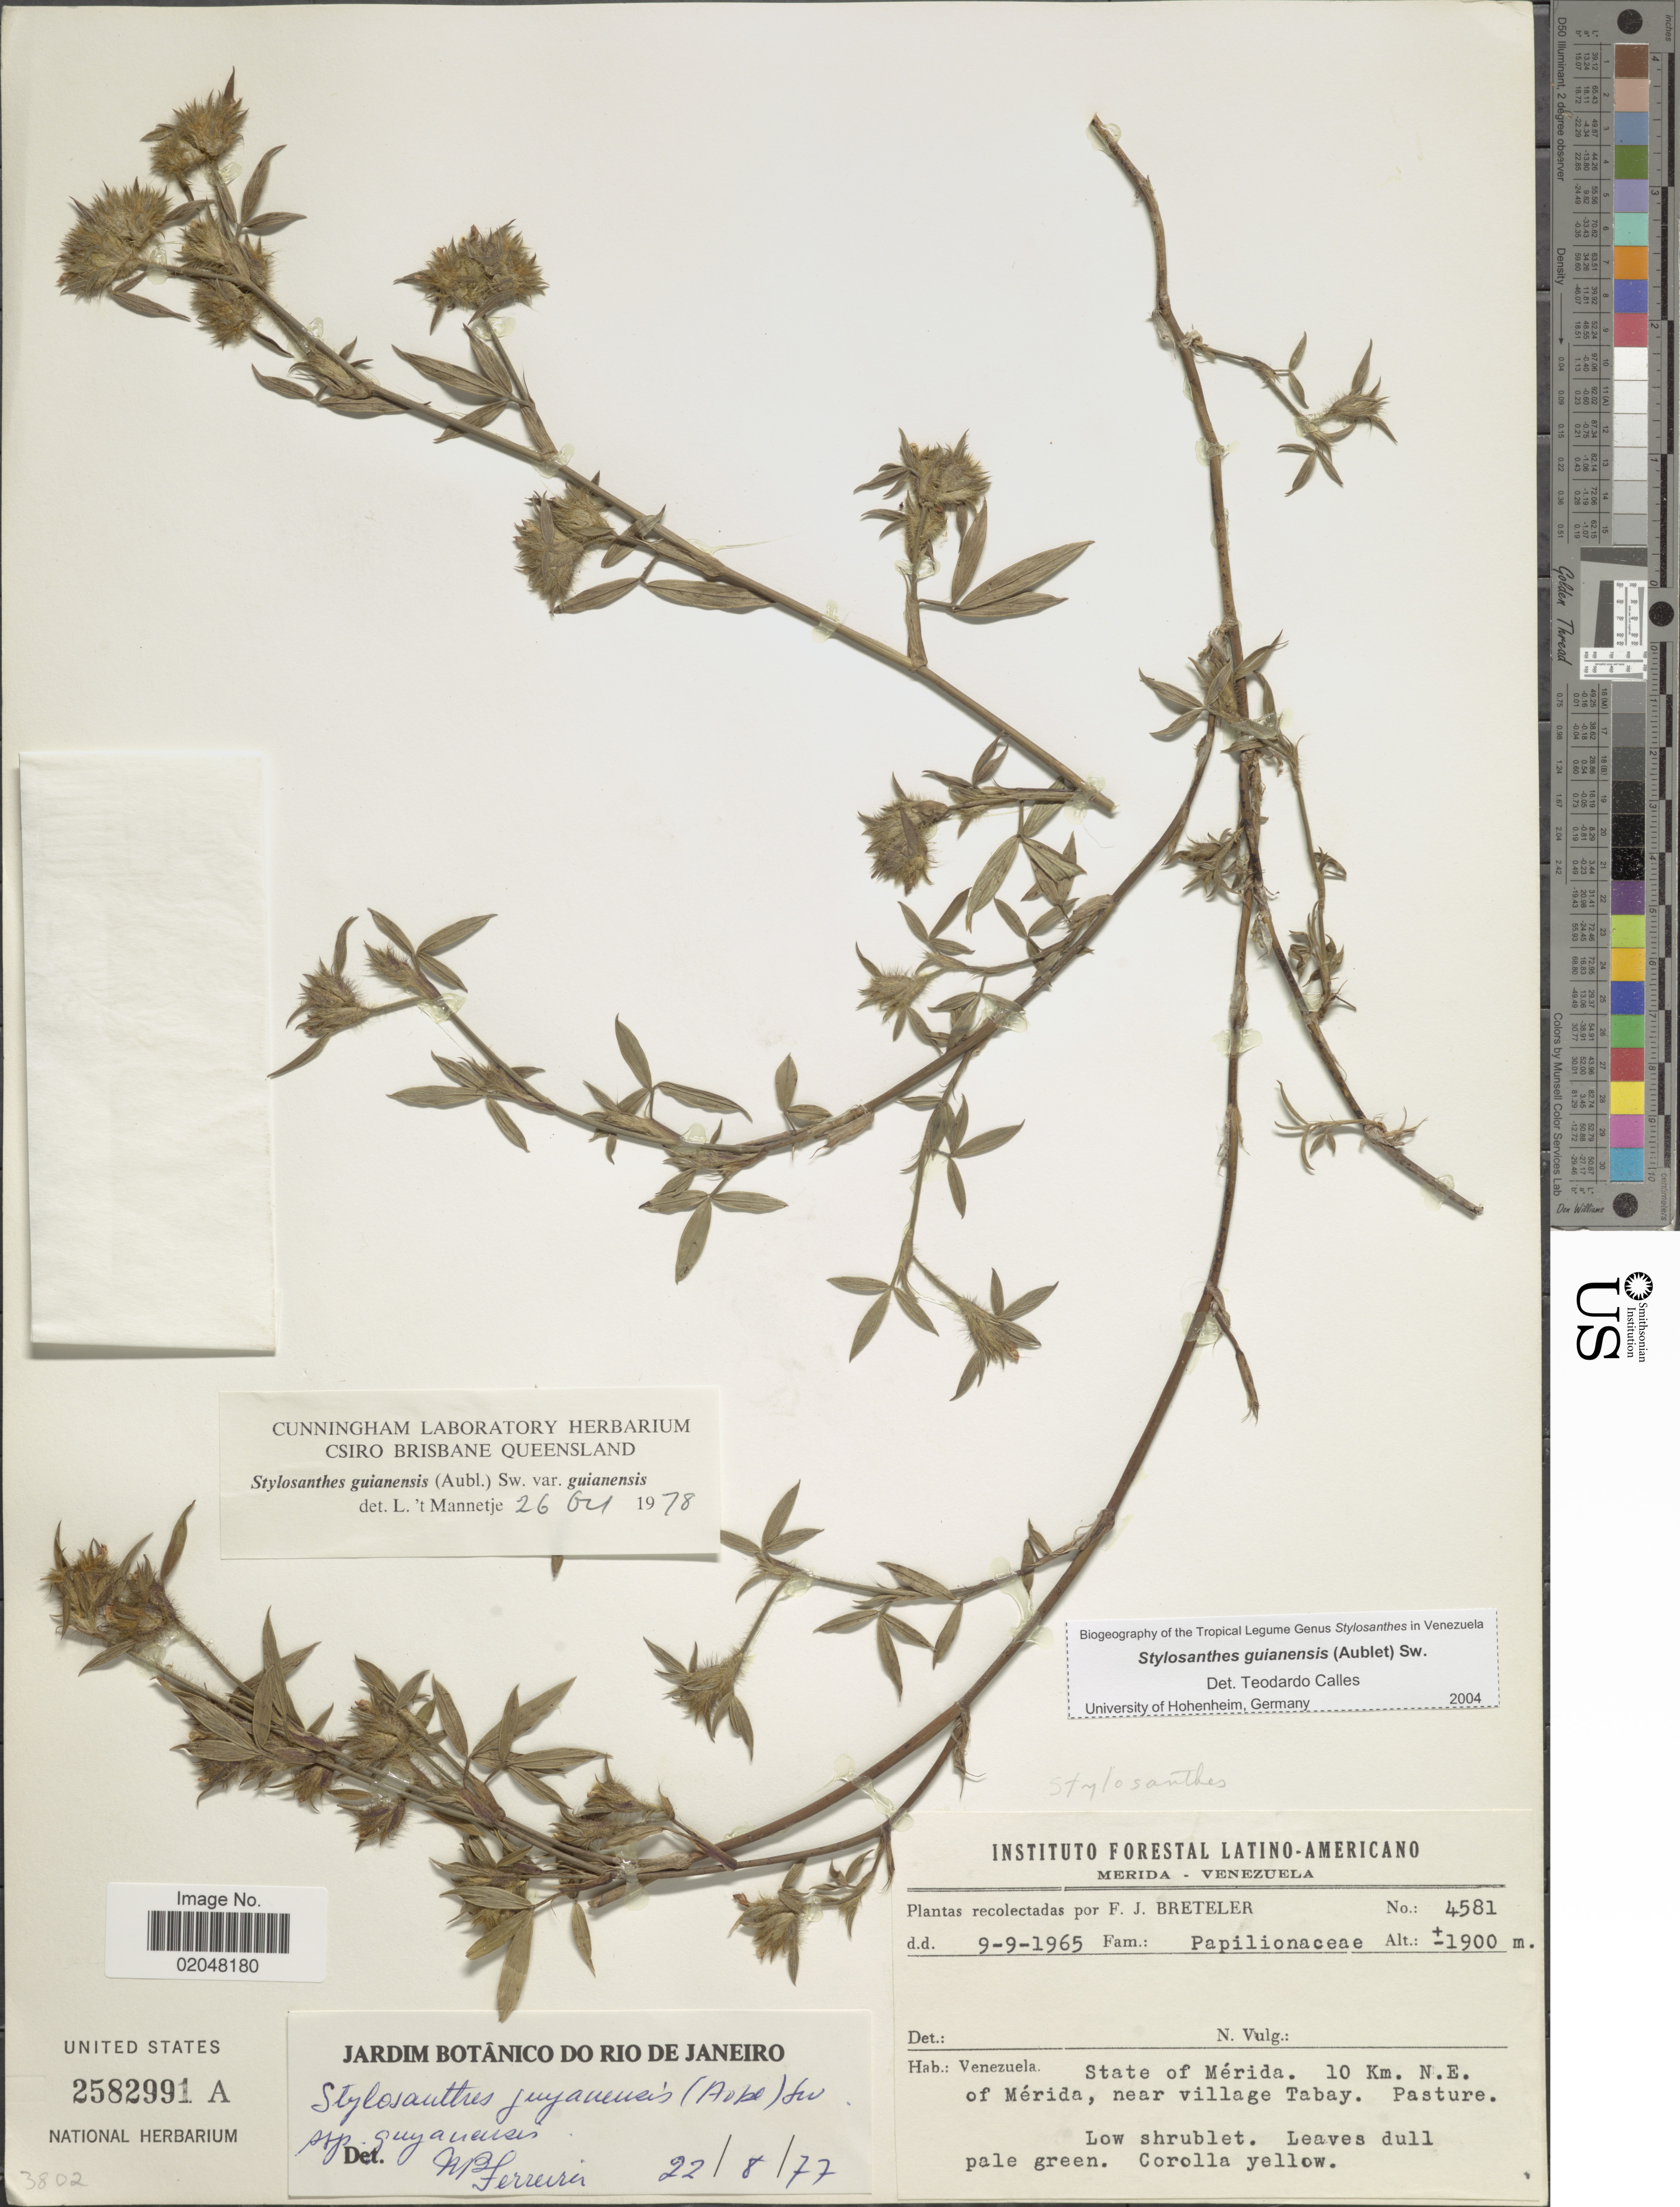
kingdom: Plantae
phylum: Tracheophyta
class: Magnoliopsida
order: Fabales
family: Fabaceae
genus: Stylosanthes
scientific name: Stylosanthes guianensis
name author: (Aubl.) Sw.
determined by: Calles, T.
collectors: F. J. Breteler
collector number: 4581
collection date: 1965-09-09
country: Venezuela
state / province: Mérida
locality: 10 Km. N.E. of Merida, near village Tabay.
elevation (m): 1900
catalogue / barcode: US 2582991A